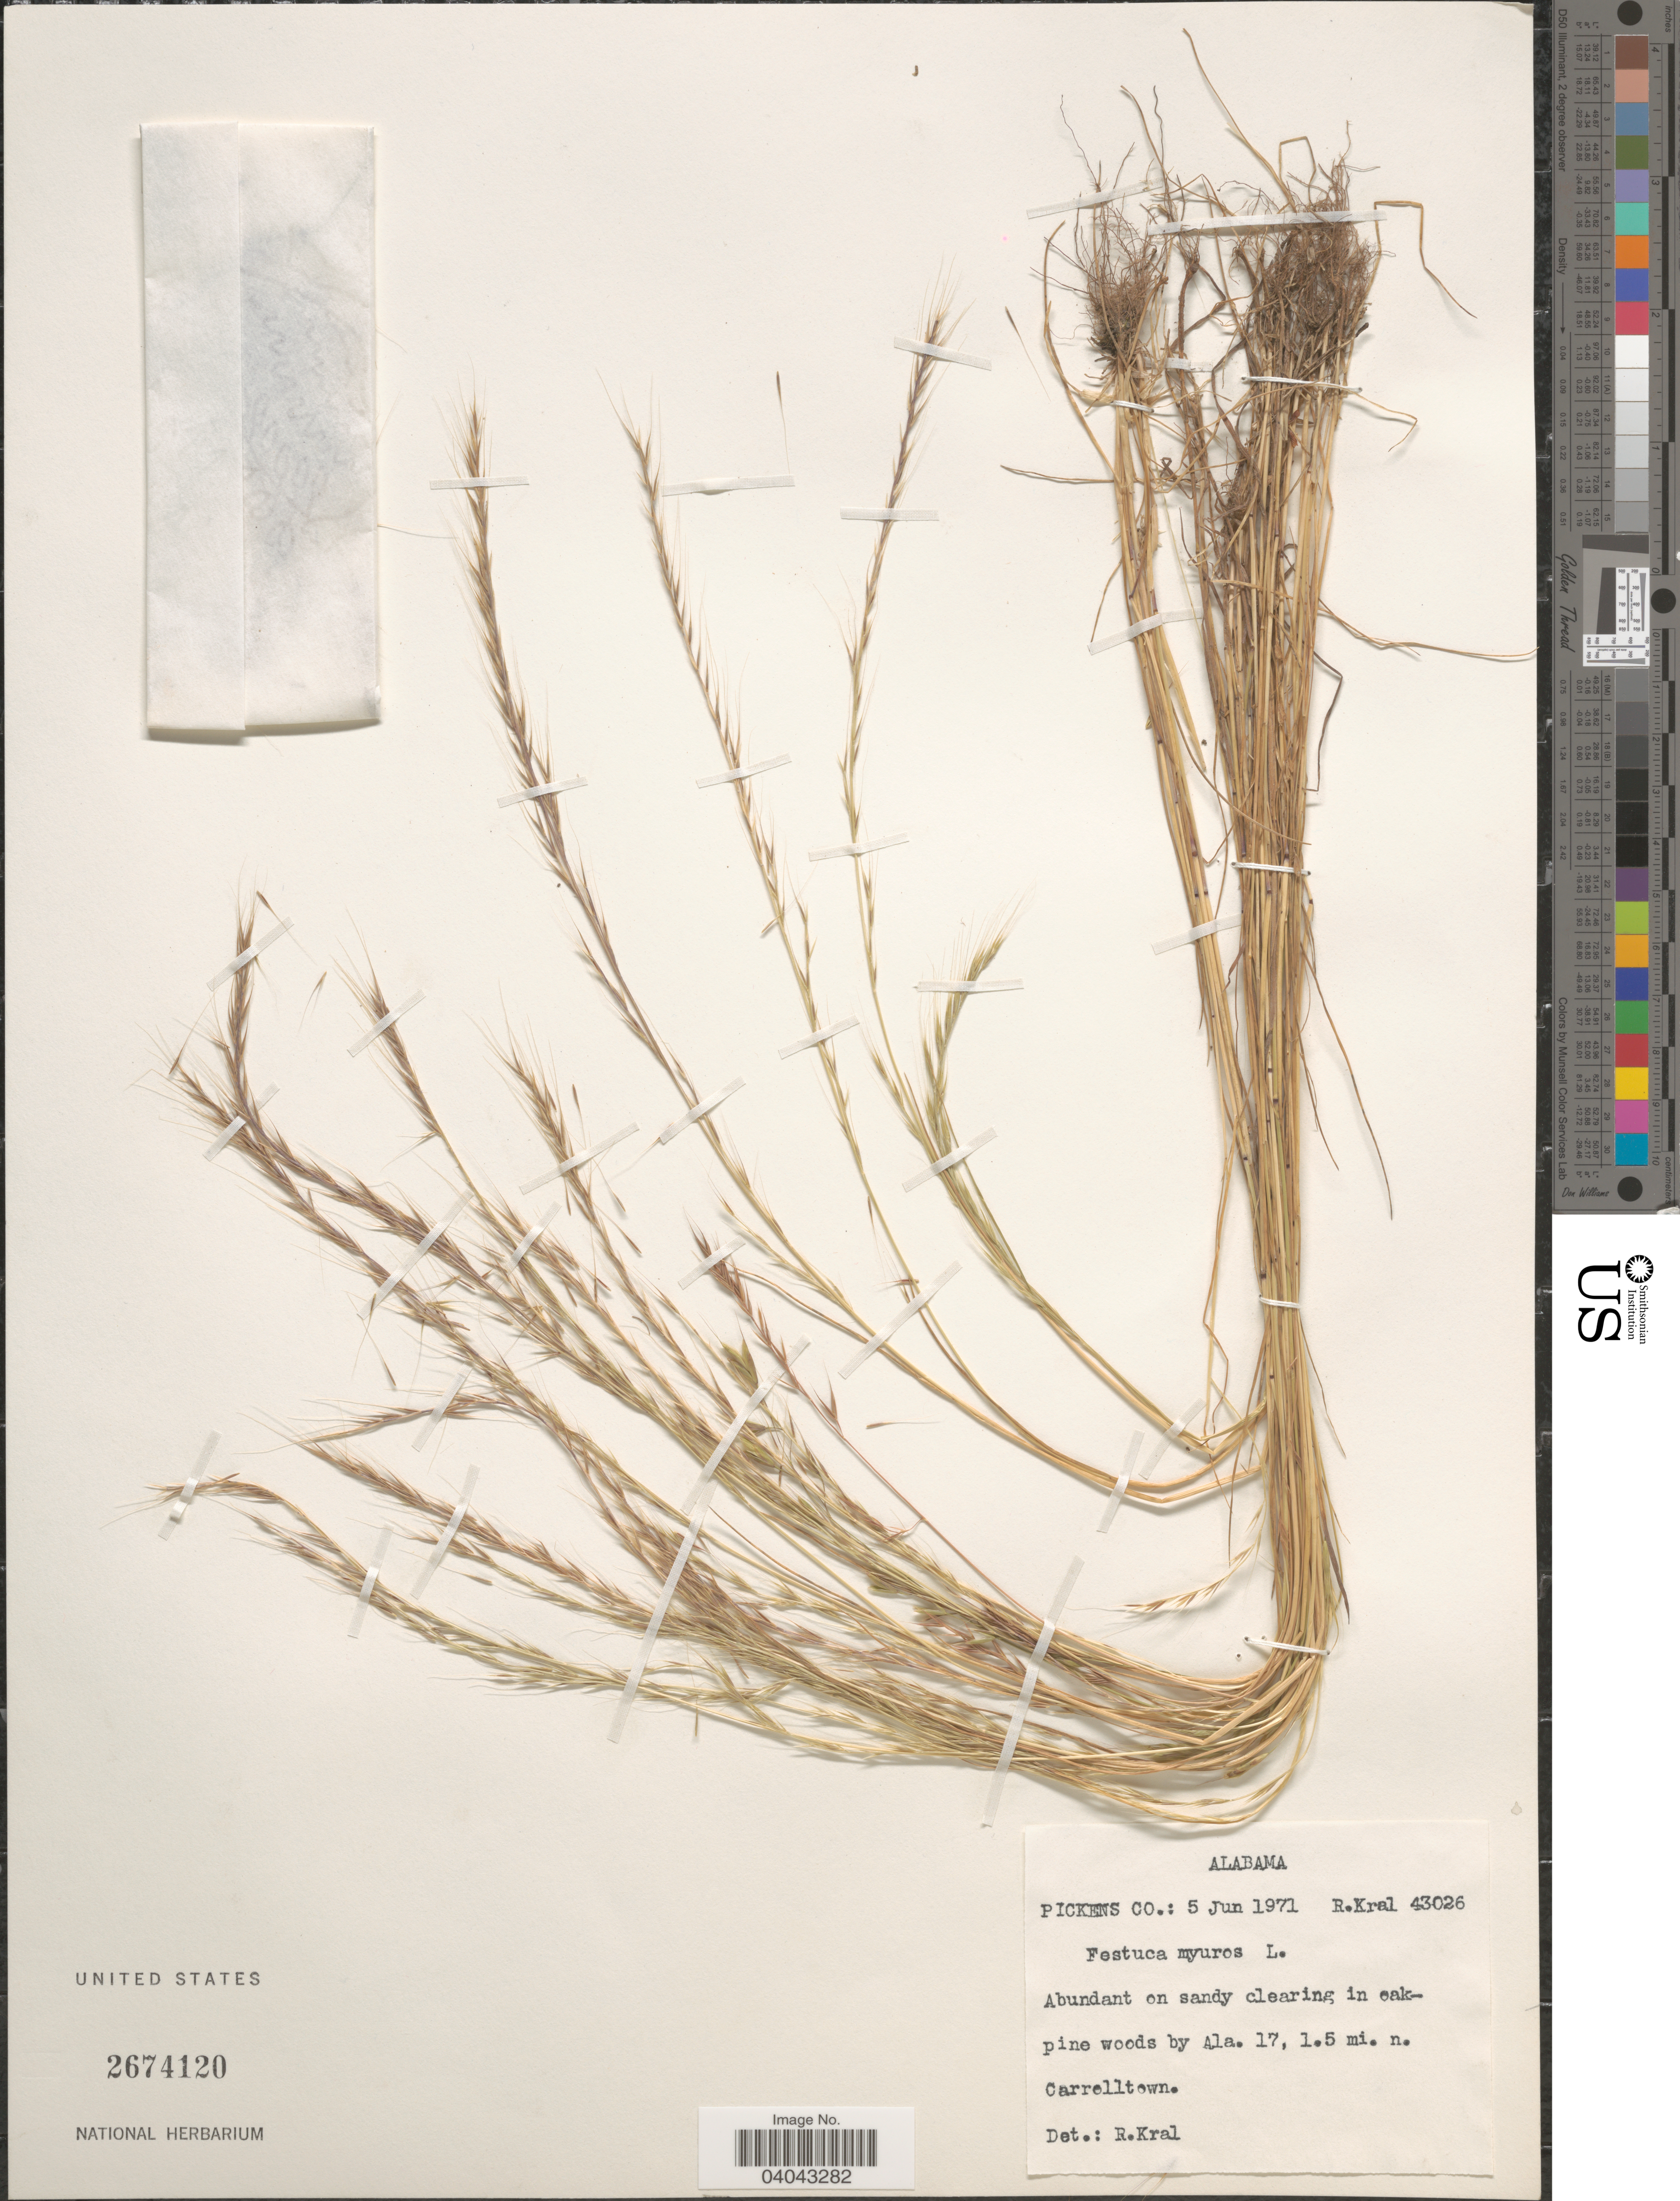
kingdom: Plantae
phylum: Tracheophyta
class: Liliopsida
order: Poales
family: Poaceae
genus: Festuca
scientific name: Festuca myuros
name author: L.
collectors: R. Kral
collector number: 43026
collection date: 1971-06-05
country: United States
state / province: Alabama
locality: Pickens Co. Abundant on sandy clering in oak-pine woods by Ala. 17, 1.5 mi. n. Carrelltown.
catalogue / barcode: US 2674120